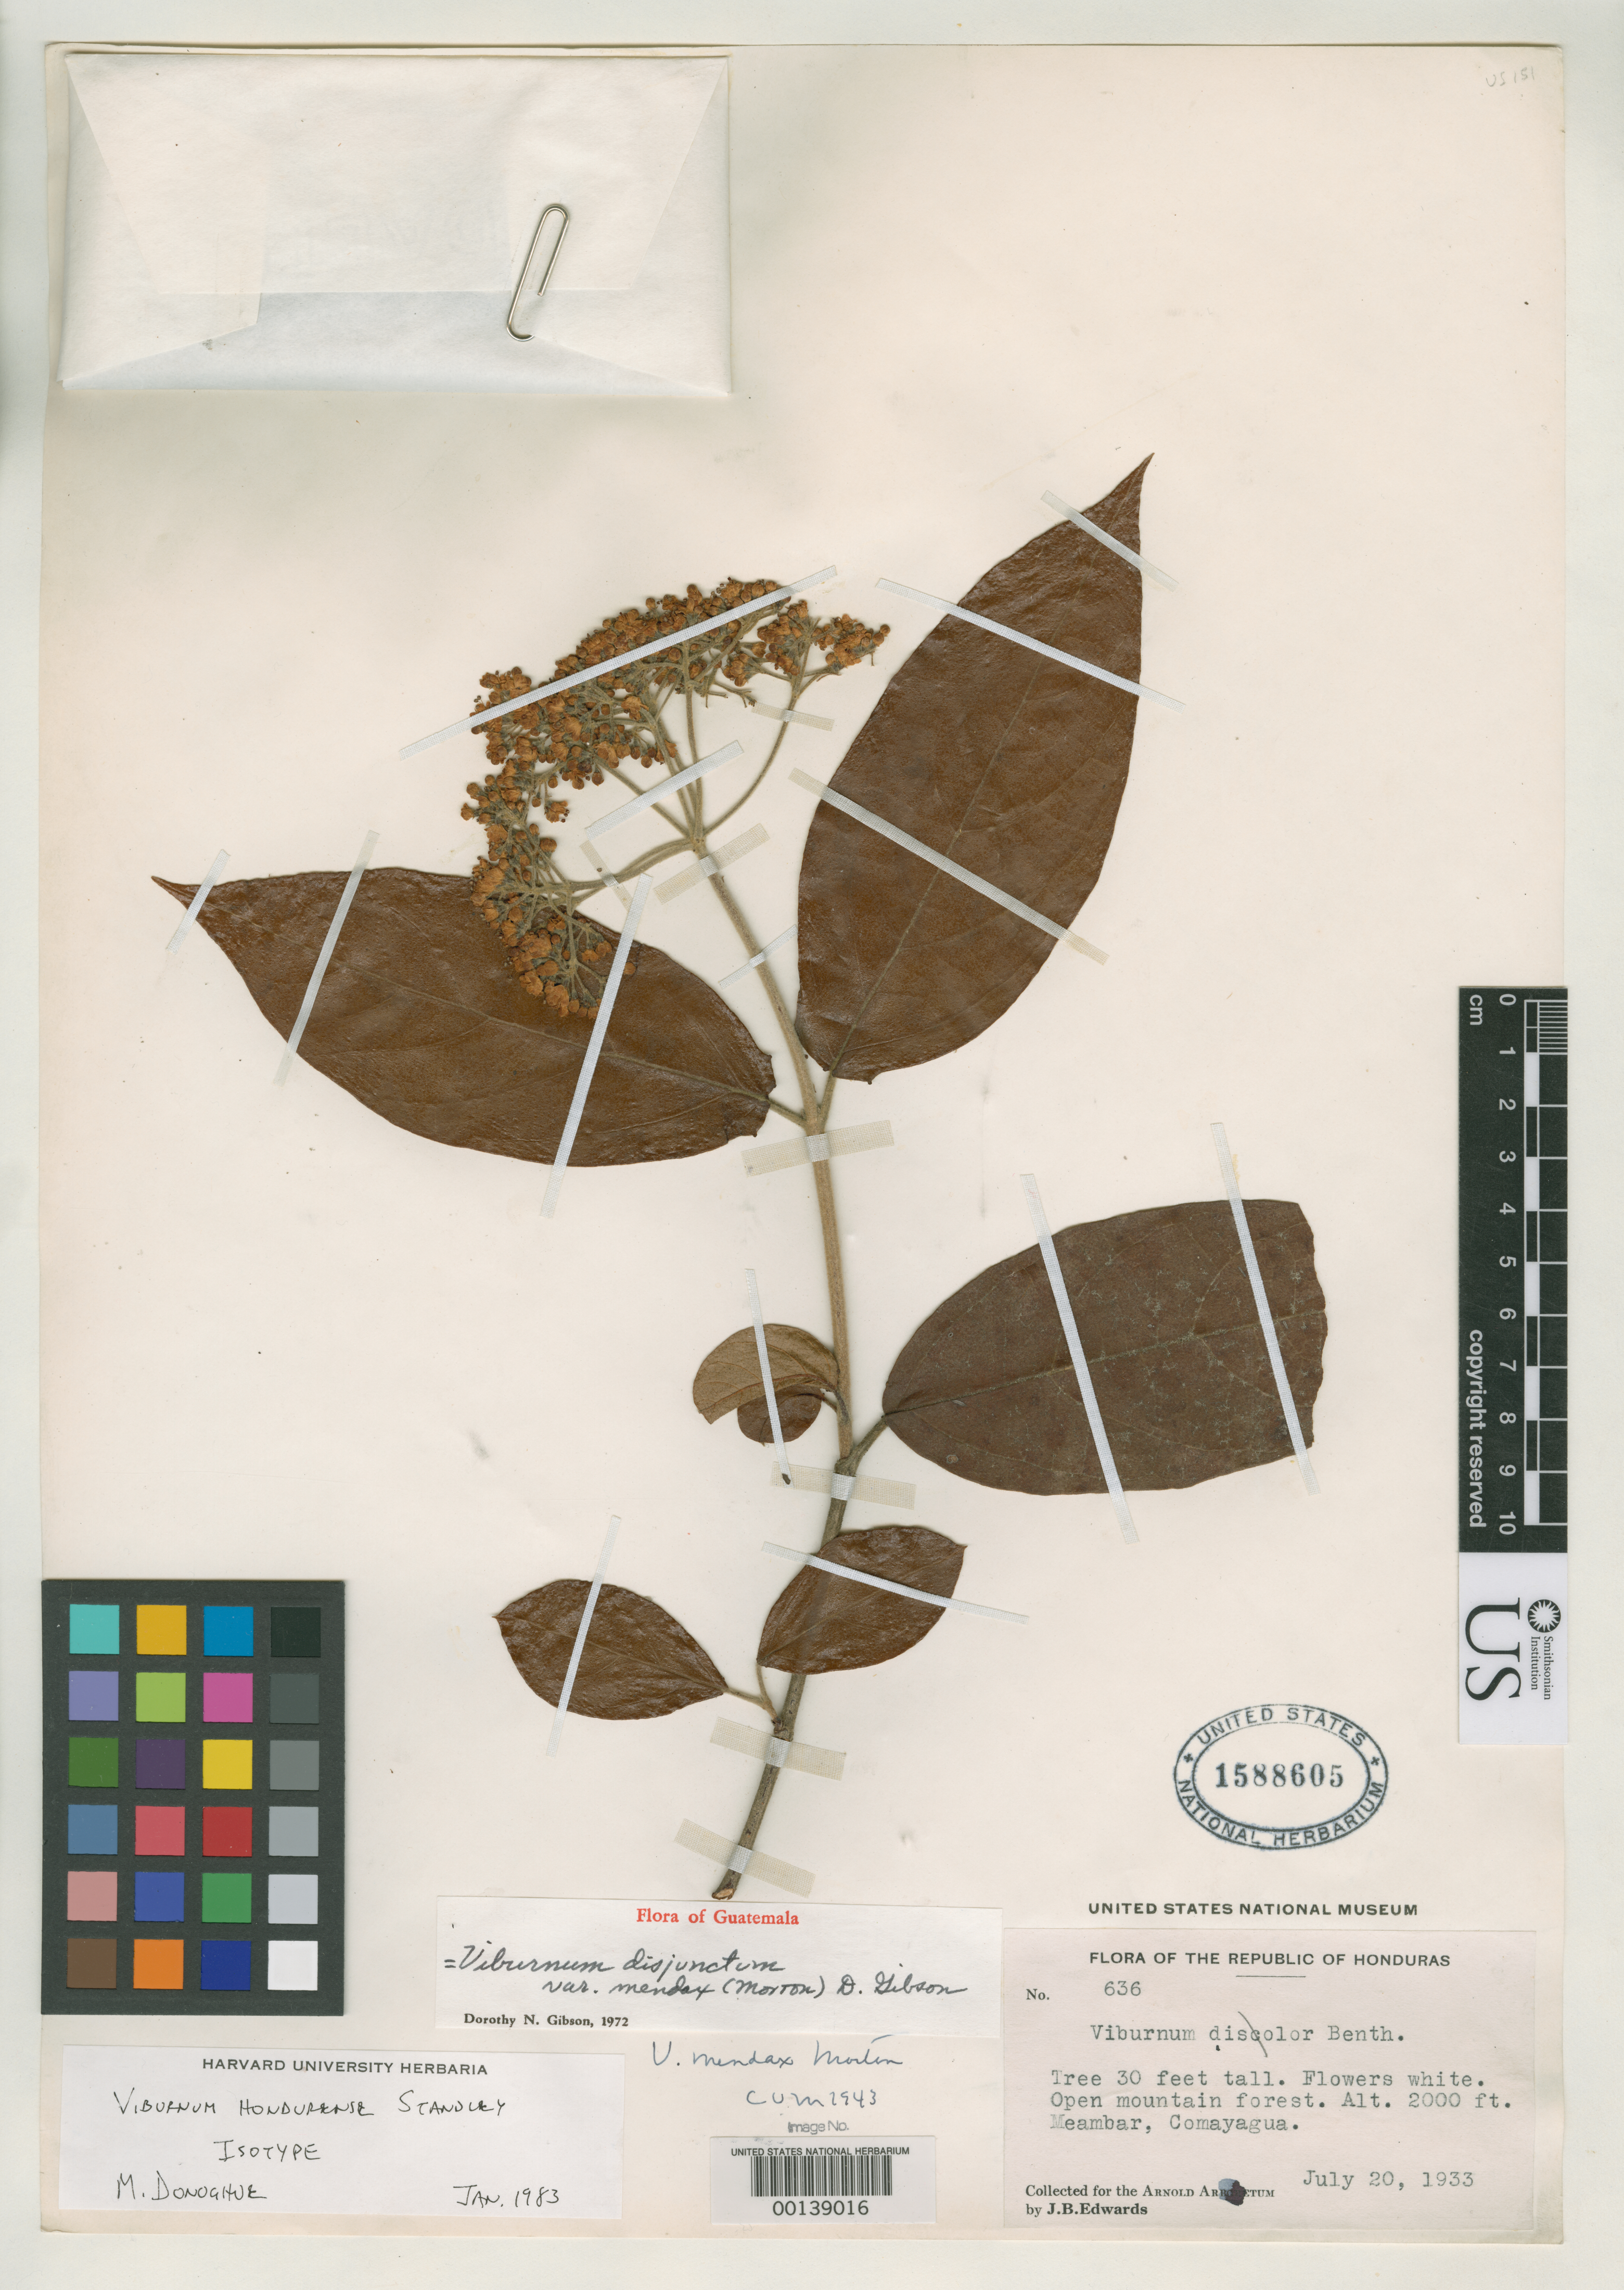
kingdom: Plantae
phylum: Tracheophyta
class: Magnoliopsida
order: Dipsacales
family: Viburnaceae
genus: Viburnum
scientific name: Viburnum hondurense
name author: Standl.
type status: Isotype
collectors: J. B. Edwards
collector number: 636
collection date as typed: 20 Jul 1933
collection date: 1933-07-20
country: Honduras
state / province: Comayagua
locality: Meambar.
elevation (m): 610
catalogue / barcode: US 1588605